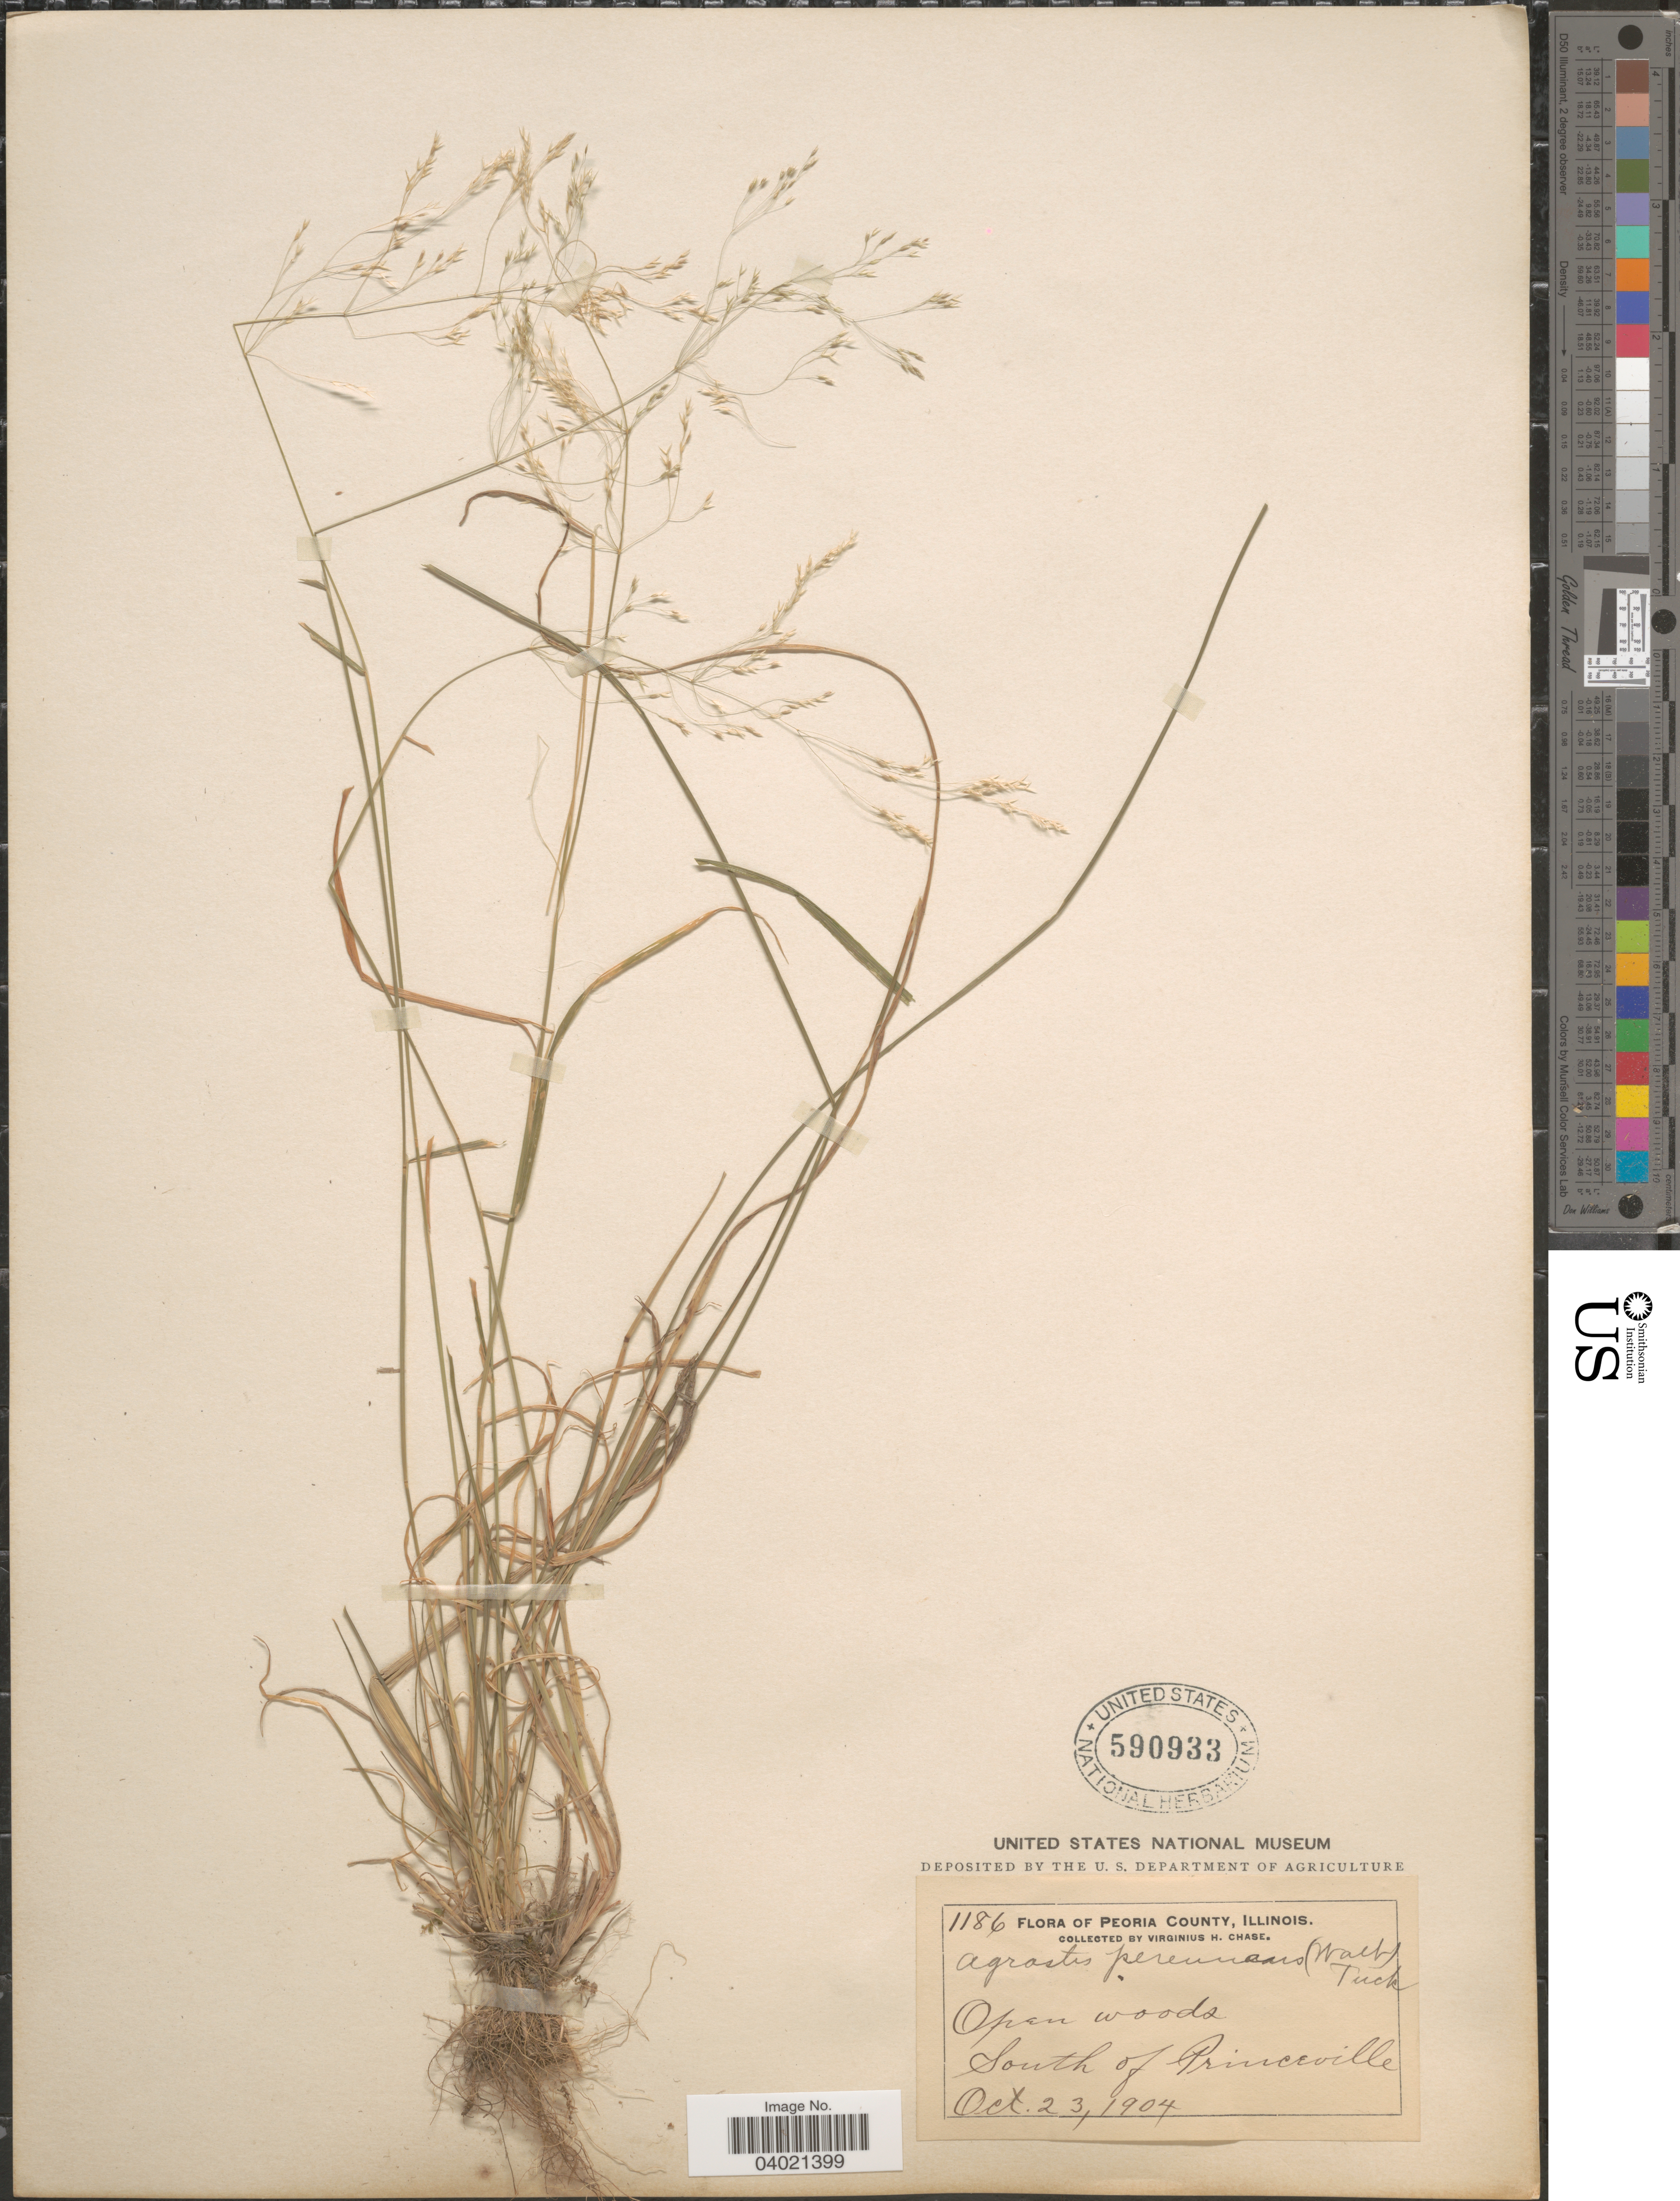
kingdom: Plantae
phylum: Tracheophyta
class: Liliopsida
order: Poales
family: Poaceae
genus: Agrostis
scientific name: Agrostis perennans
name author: (Walter) Tuck.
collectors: V. H. Chase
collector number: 1186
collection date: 1904-10-23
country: United States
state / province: Illinois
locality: Peoria County. Open woods. South of Princeville.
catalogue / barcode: US 590933